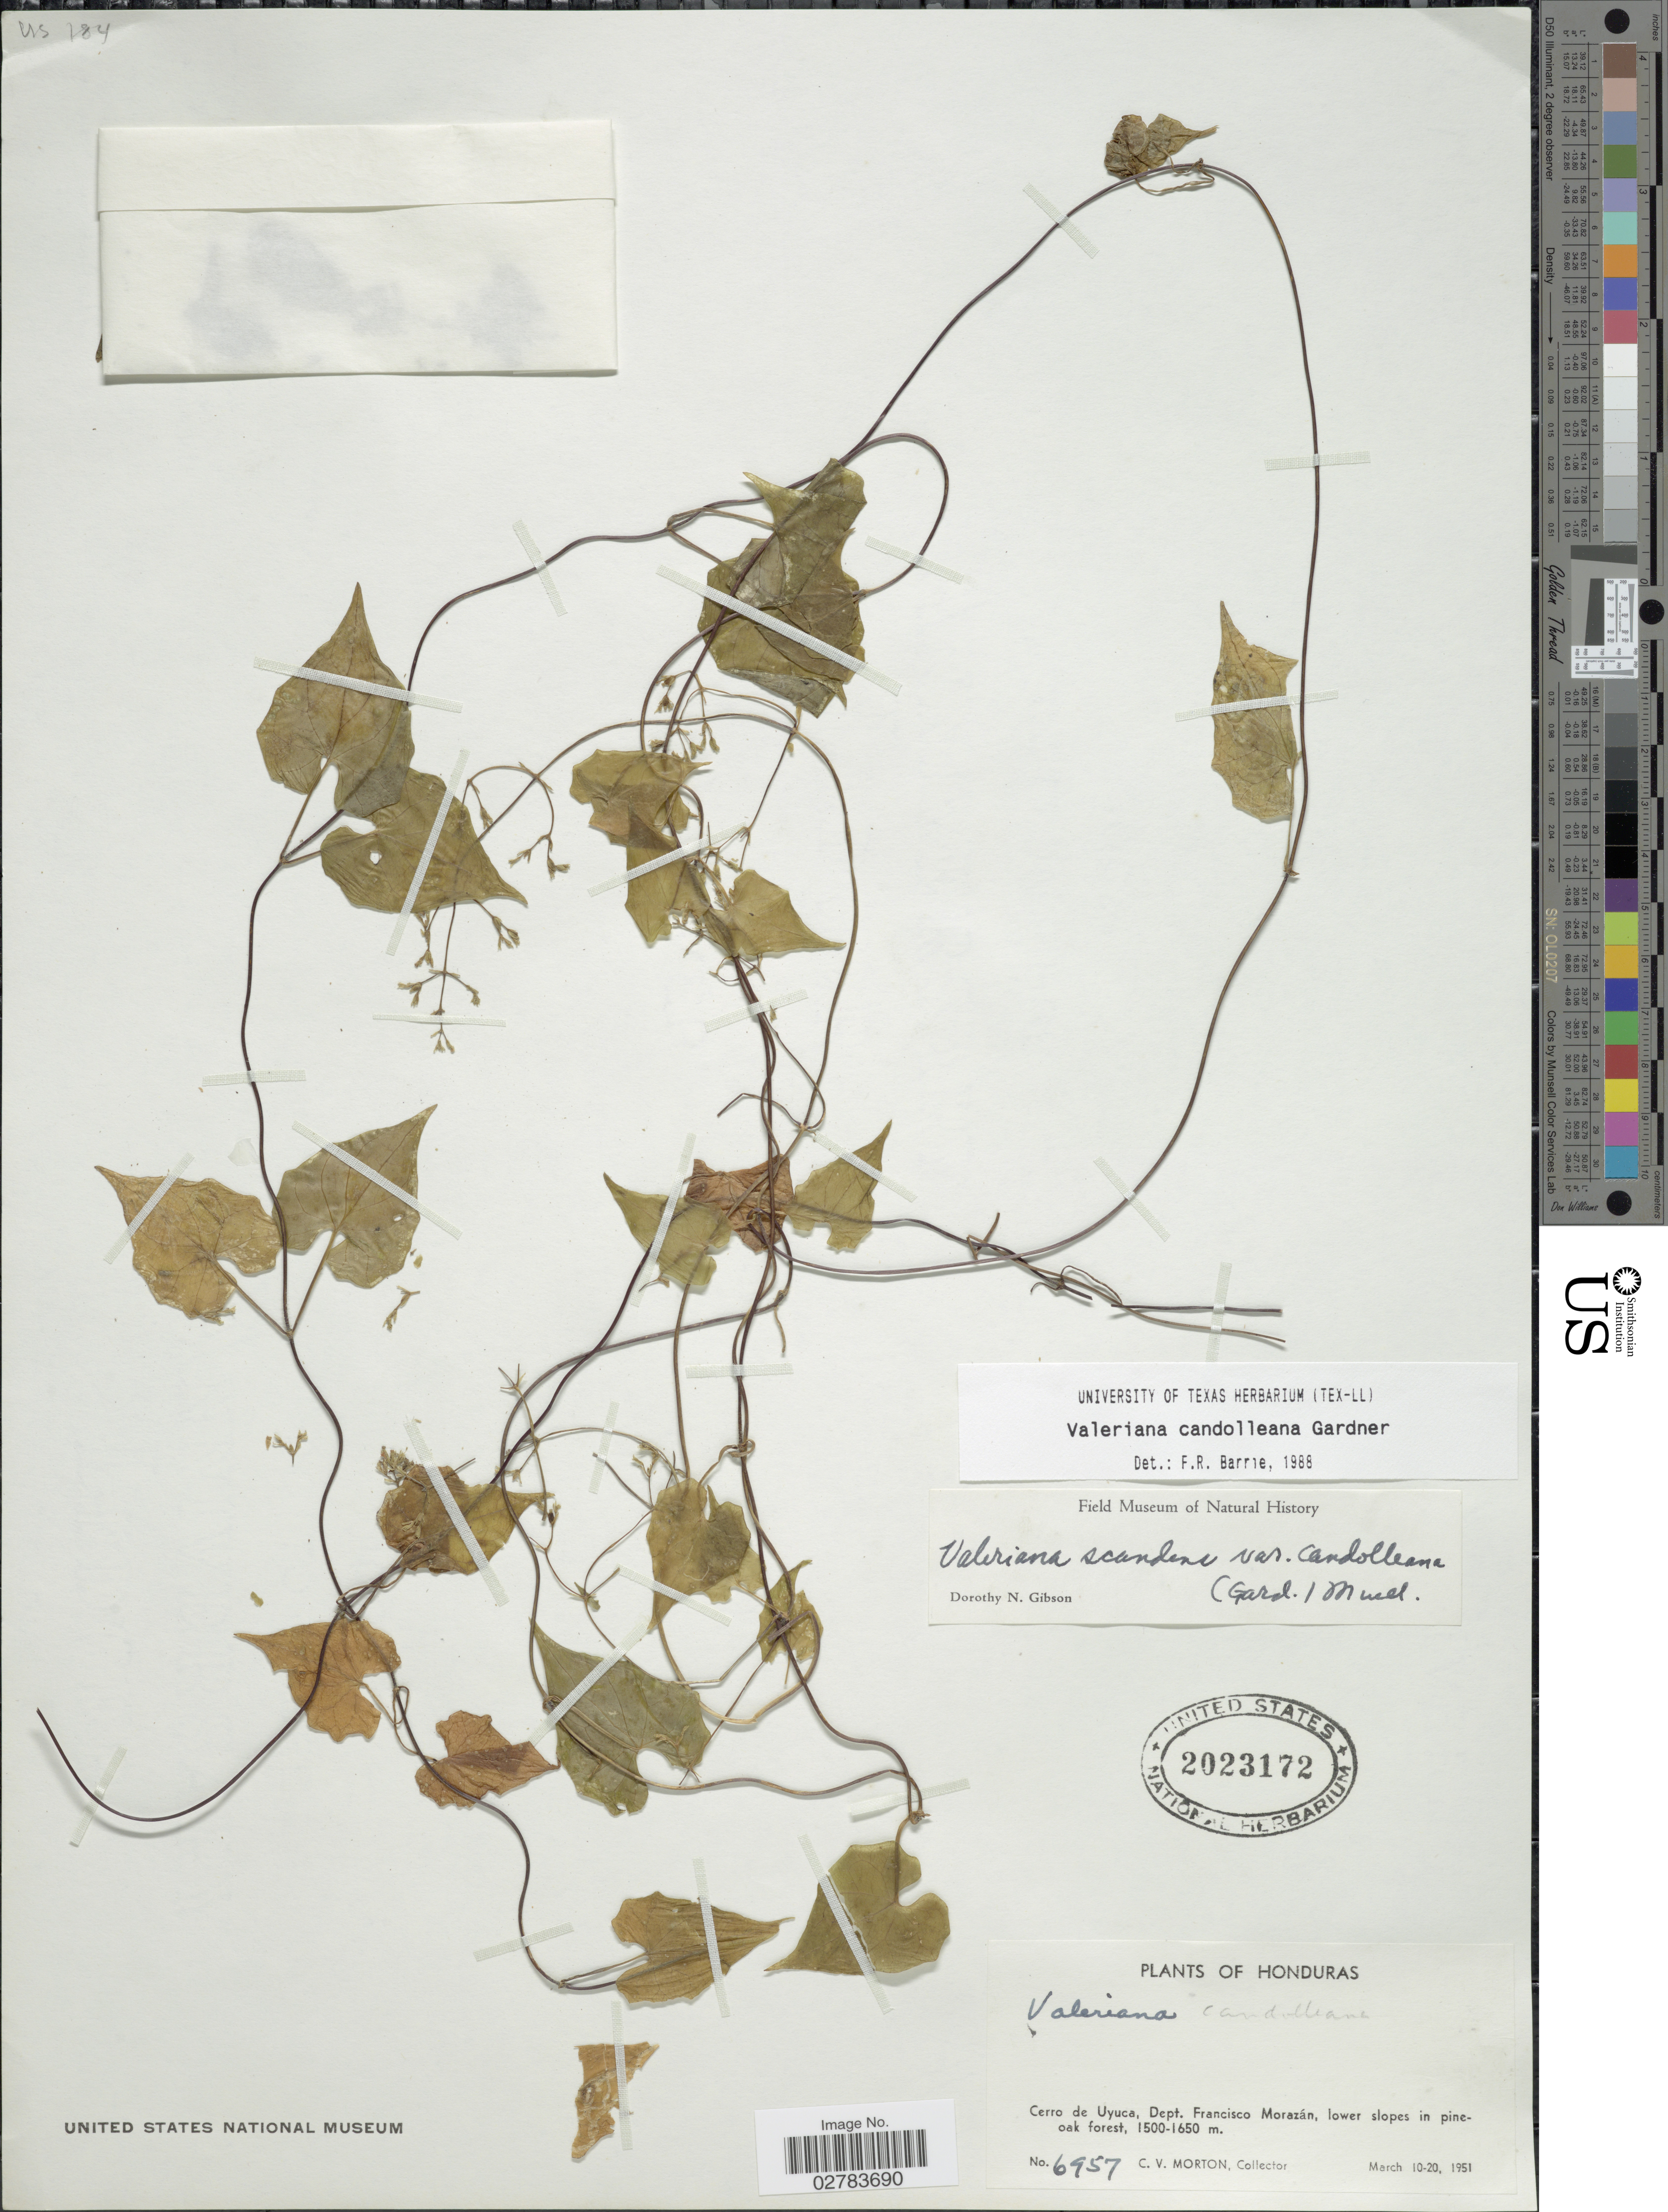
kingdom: Plantae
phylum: Tracheophyta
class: Magnoliopsida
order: Dipsacales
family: Caprifoliaceae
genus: Valeriana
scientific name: Valeriana candolleana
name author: Gardner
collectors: C. V. Morton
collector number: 6957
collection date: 1951-03-10/1951-03-20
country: Honduras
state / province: Fco. Morazán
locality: Cerro de Uyuca, Dept. Francisco Morazán.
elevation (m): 1500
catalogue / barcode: US 2023172